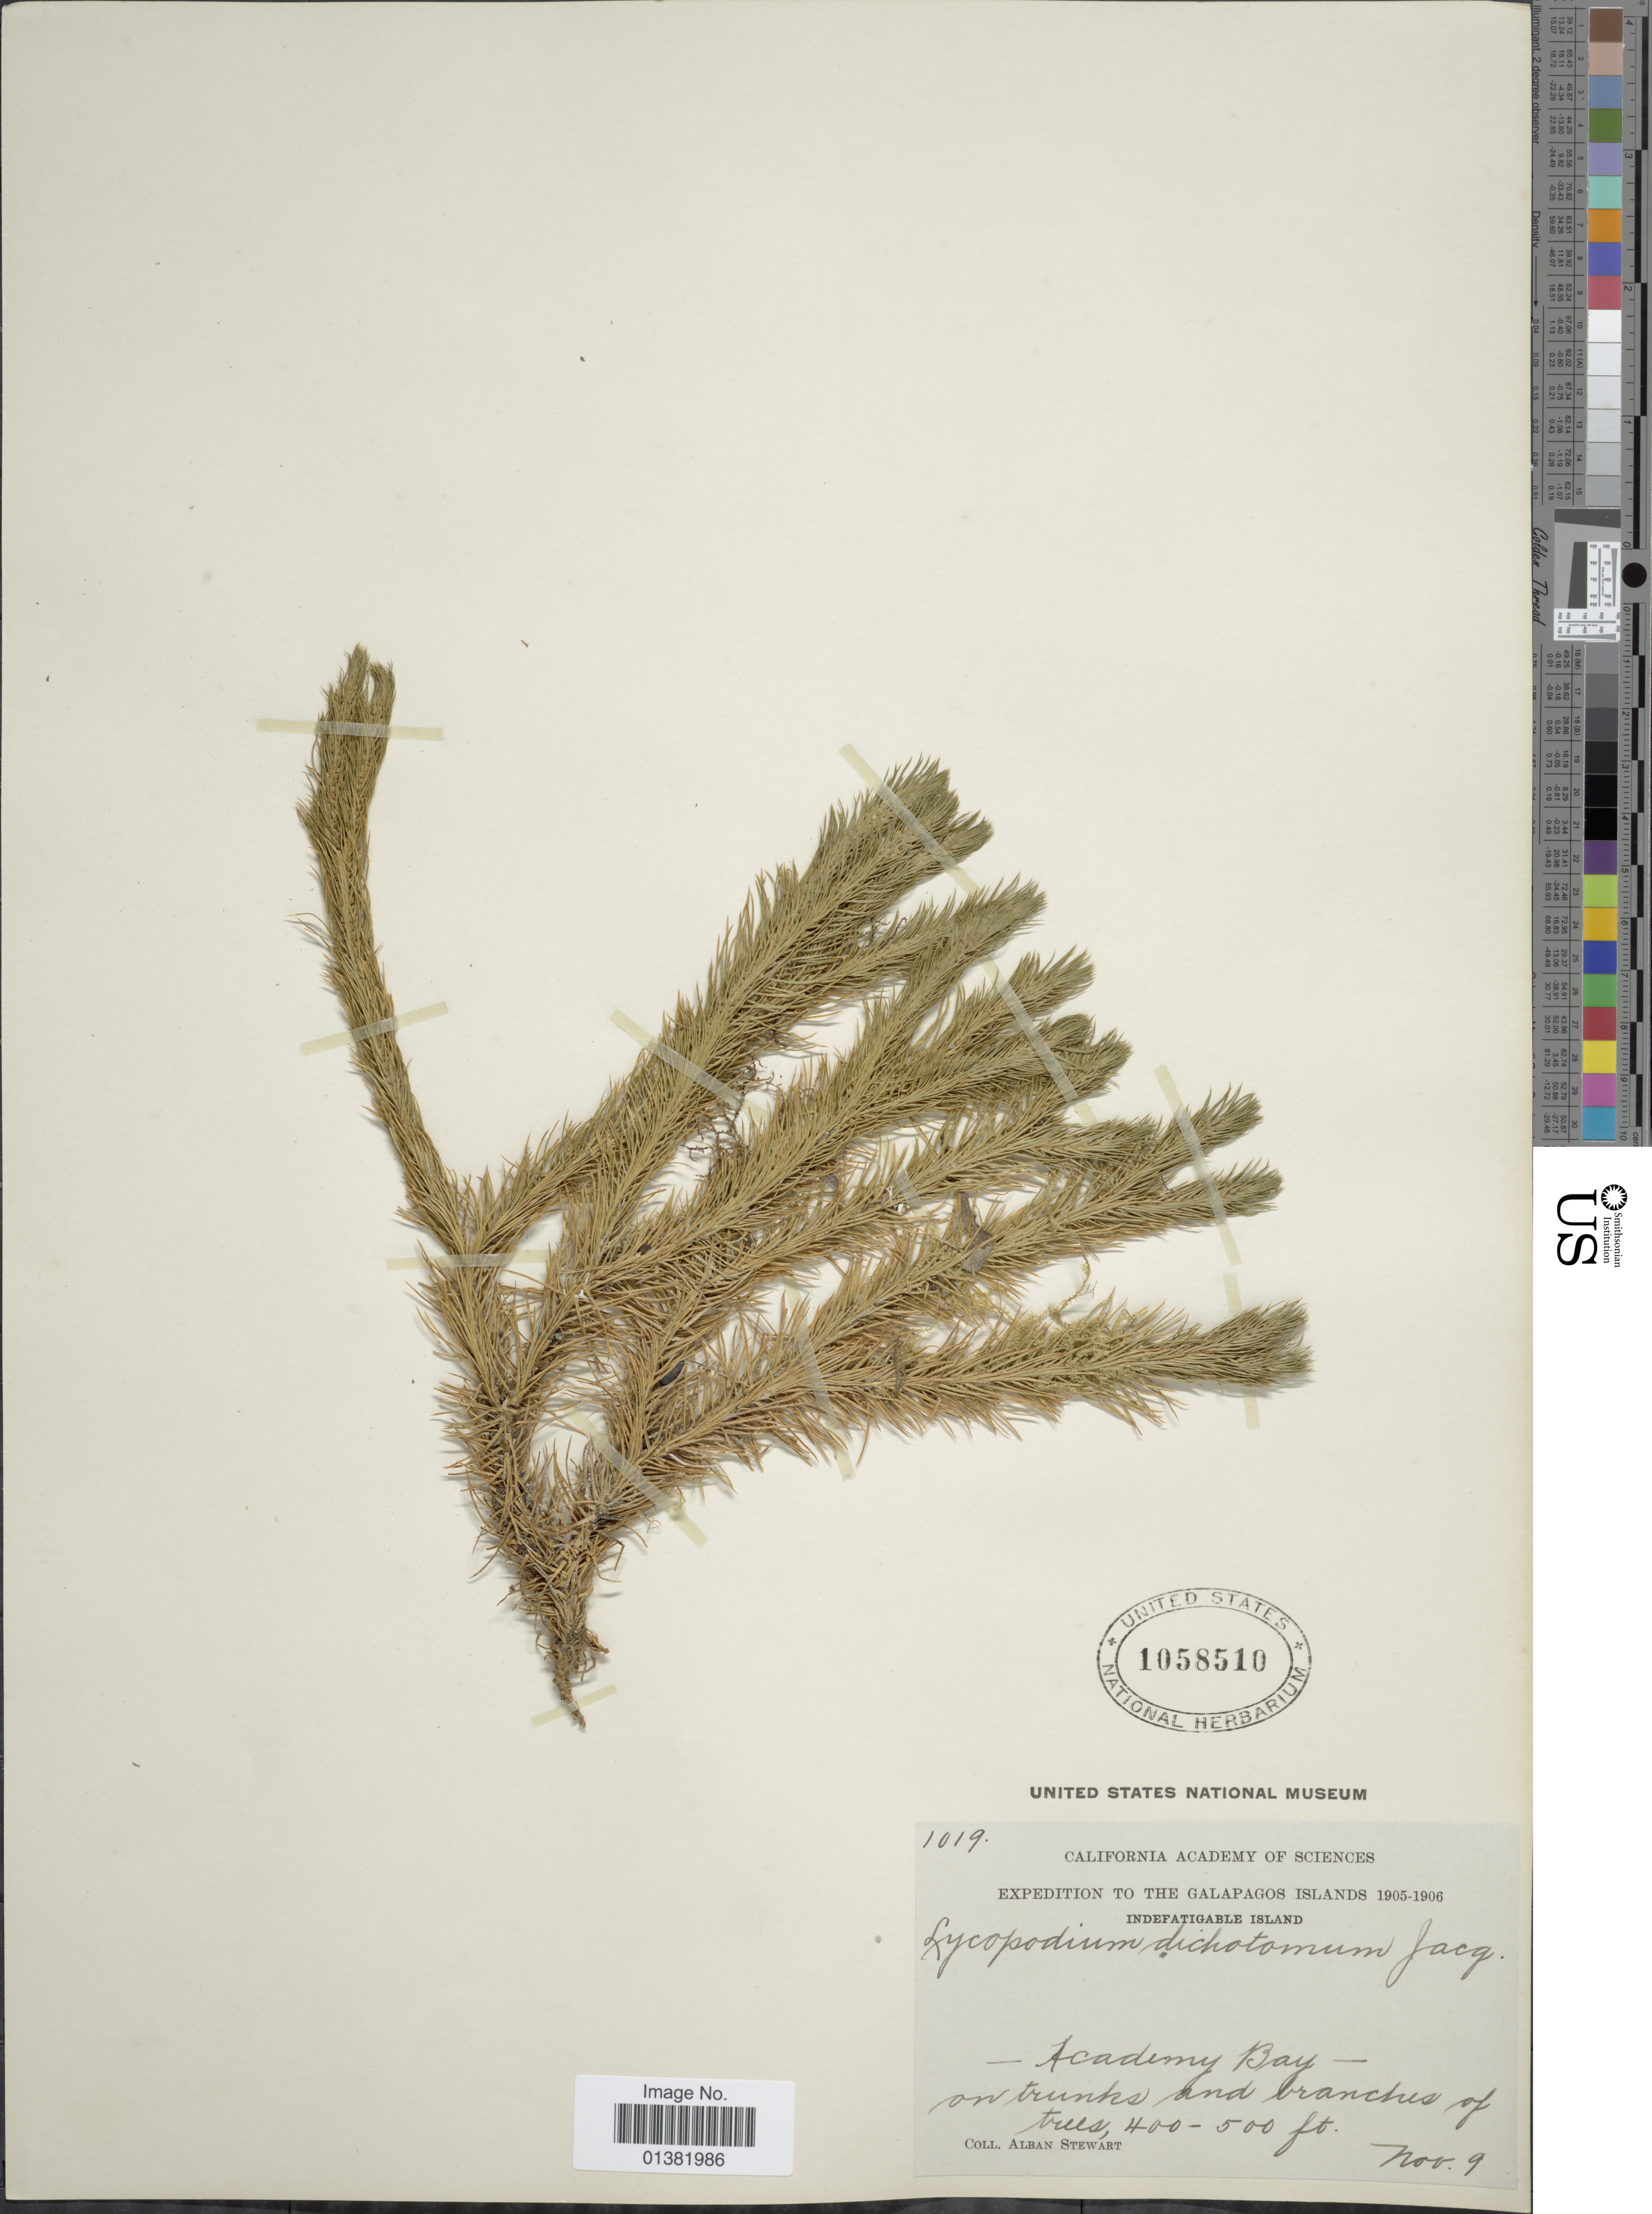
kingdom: Plantae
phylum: Tracheophyta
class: Lycopodiopsida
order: Lycopodiales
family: Lycopodiaceae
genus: Phlegmariurus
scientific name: Phlegmariurus dichotomus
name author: (Jacq.) W.H. Wagner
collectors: A. Stewart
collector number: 1019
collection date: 1905-11-09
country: Ecuador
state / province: Colón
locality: Indefatigable Island, Academy Bay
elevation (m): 122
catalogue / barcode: US 1058510